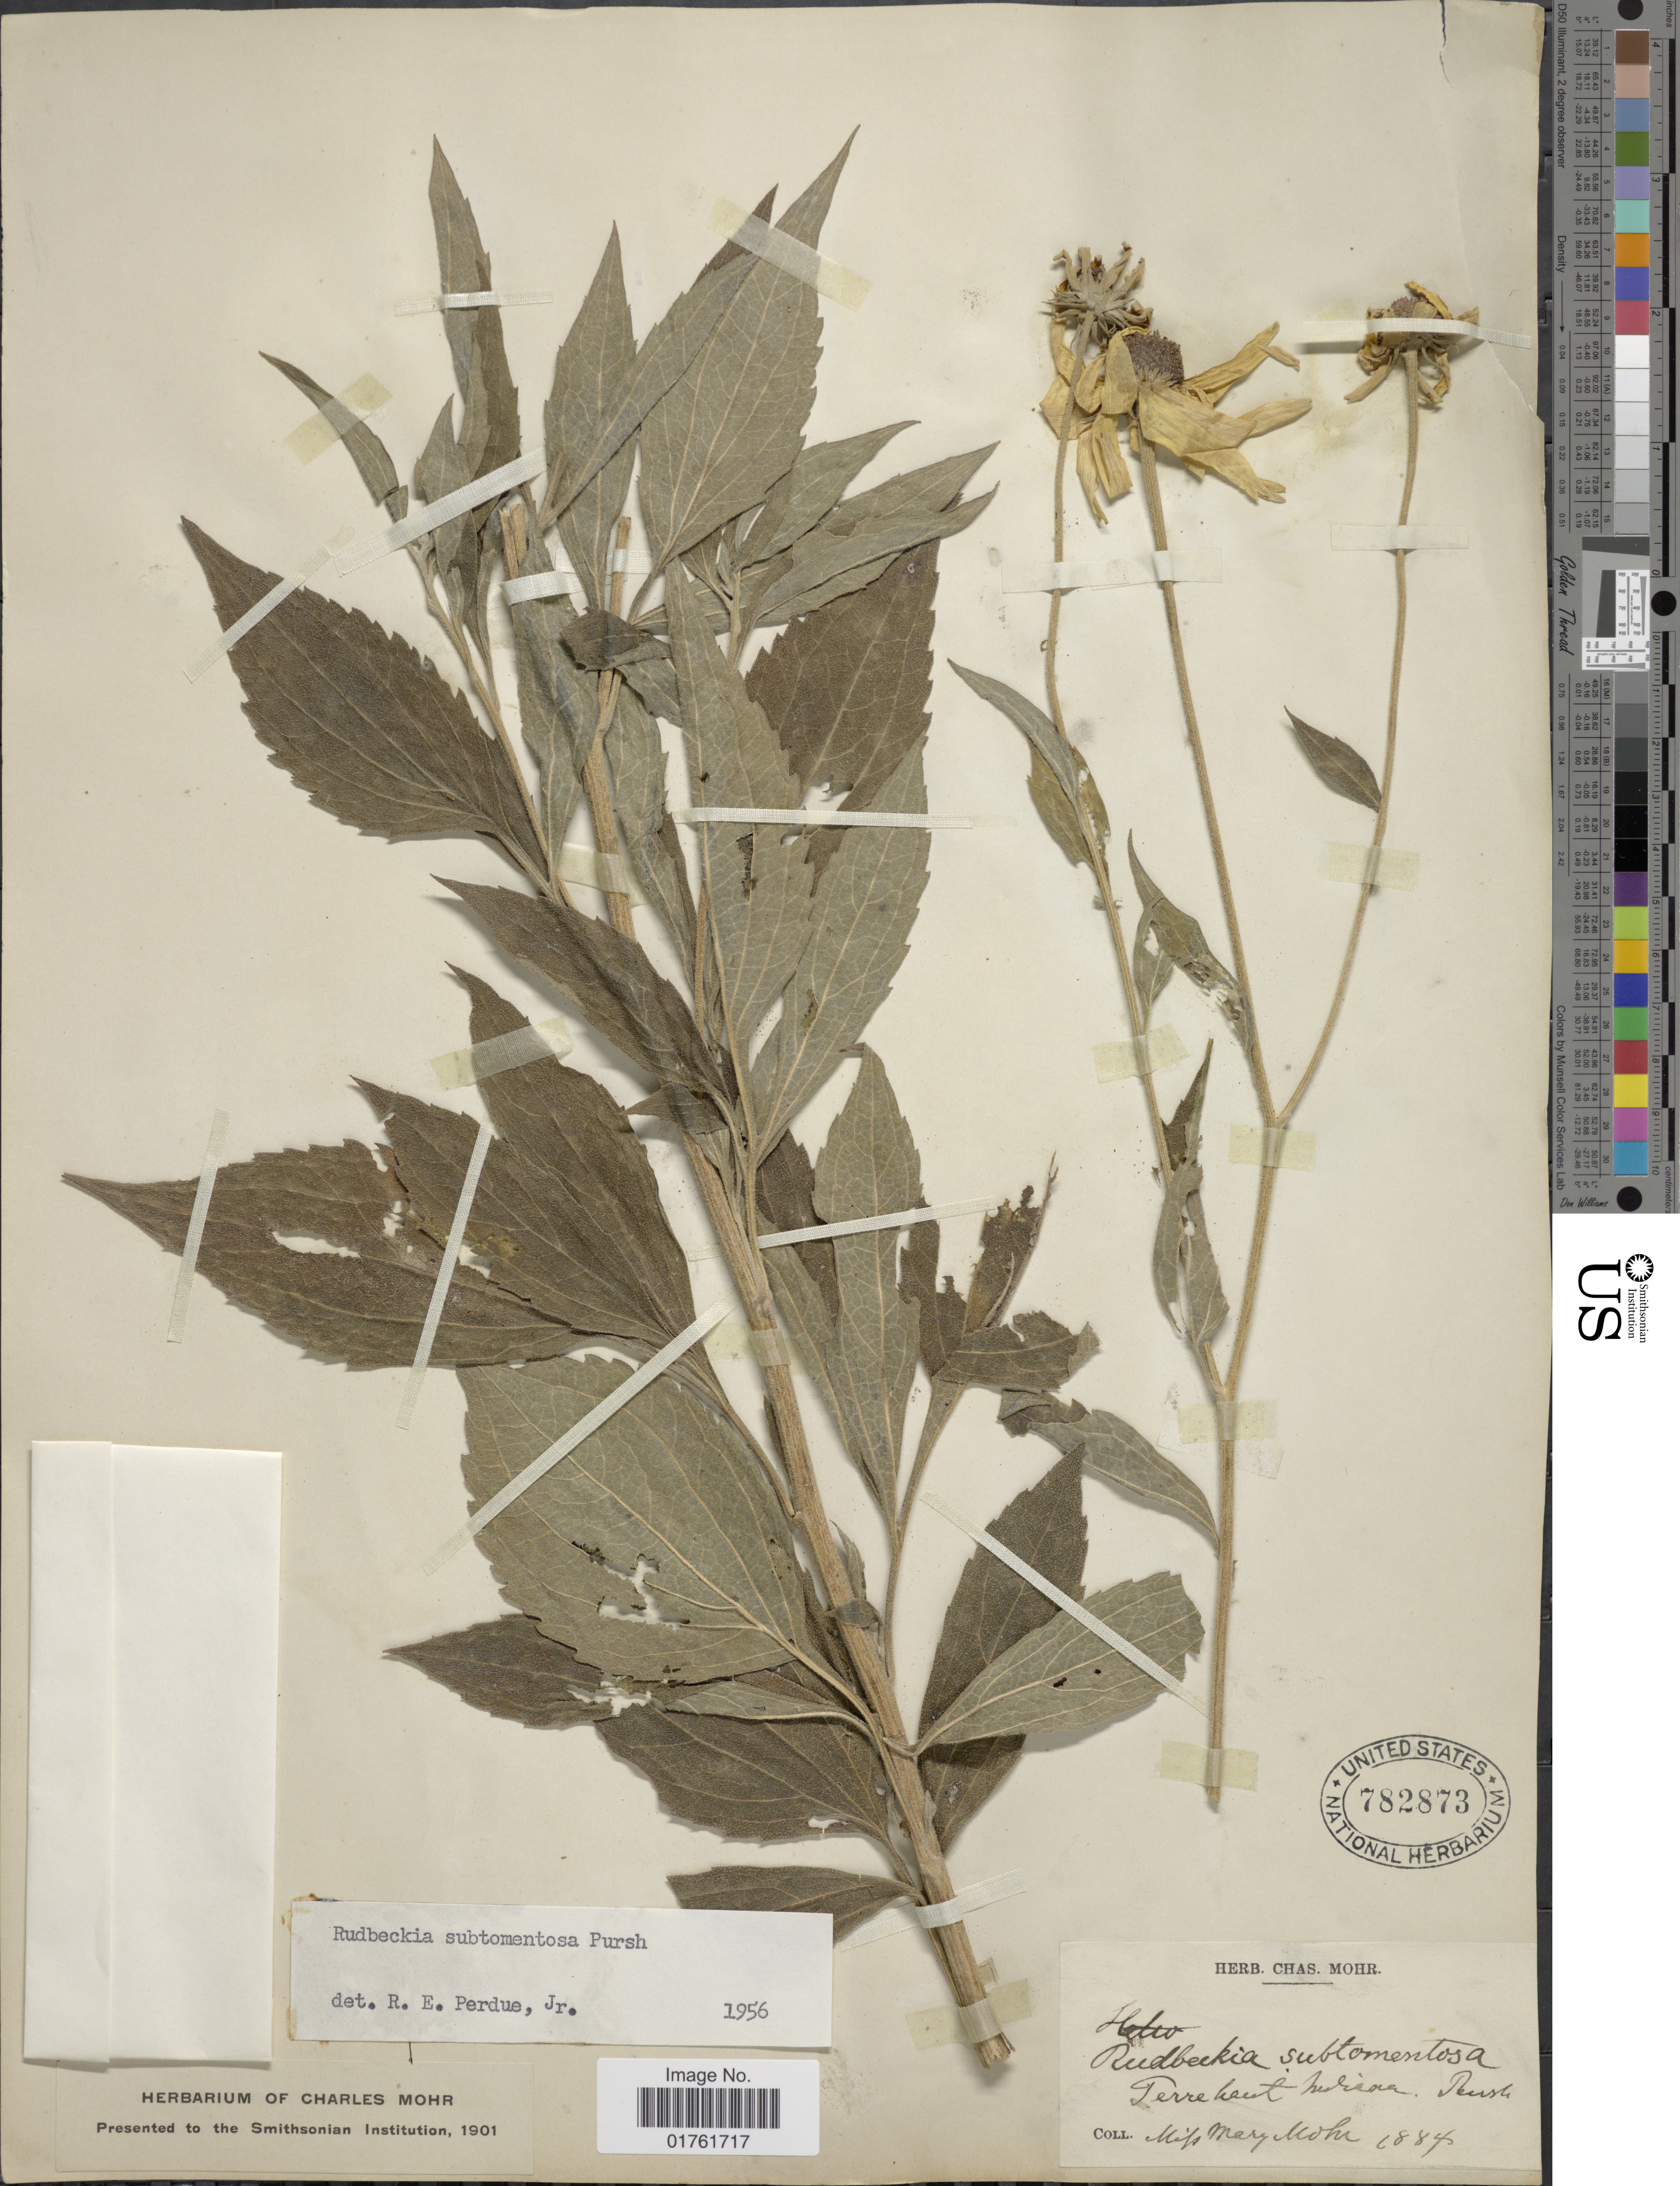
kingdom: Plantae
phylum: Tracheophyta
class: Magnoliopsida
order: Asterales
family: Asteraceae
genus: Rudbeckia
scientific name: Rudbeckia subtomentosa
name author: Pursh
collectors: M. Mohr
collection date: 1884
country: United States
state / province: Indiana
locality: Terrehaut Indiana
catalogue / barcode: US 782873